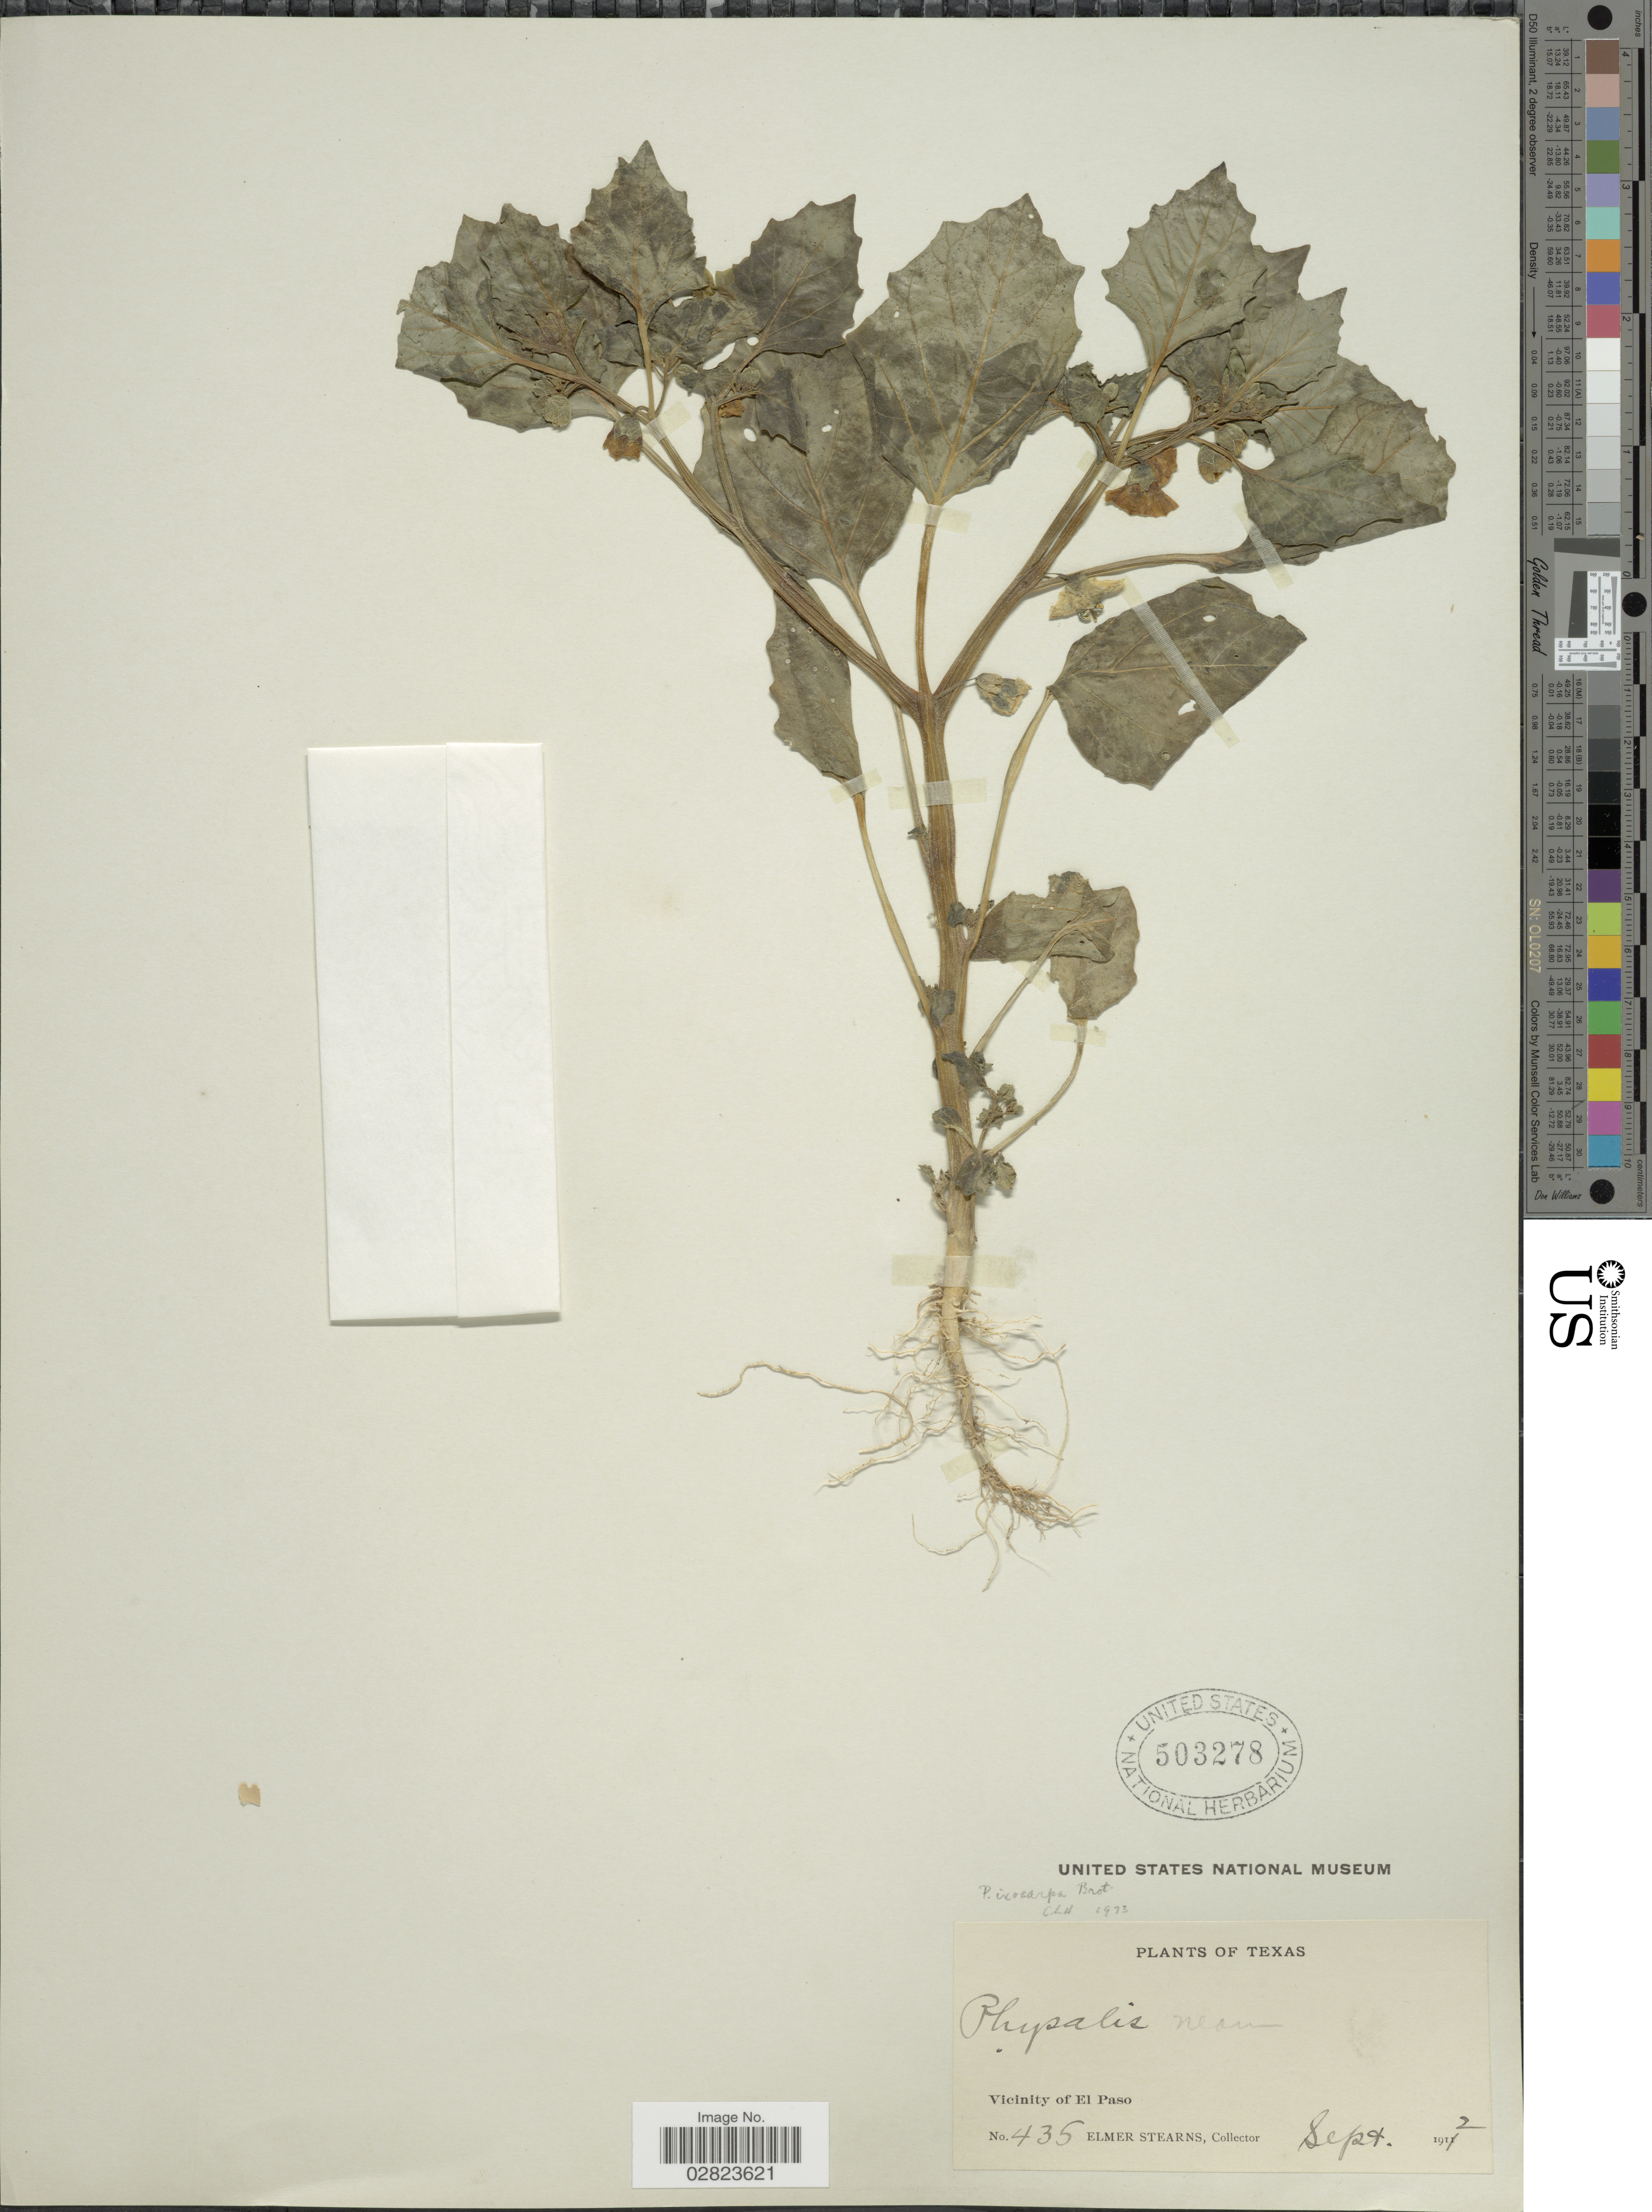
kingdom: Plantae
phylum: Tracheophyta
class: Magnoliopsida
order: Solanales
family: Solanaceae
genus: Physalis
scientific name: Physalis ixocarpa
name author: Brot. ex Hornem.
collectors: E. Stearns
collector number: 435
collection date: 1912-09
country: United States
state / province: Texas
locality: Vicinity of El Paso.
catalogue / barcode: US 503278